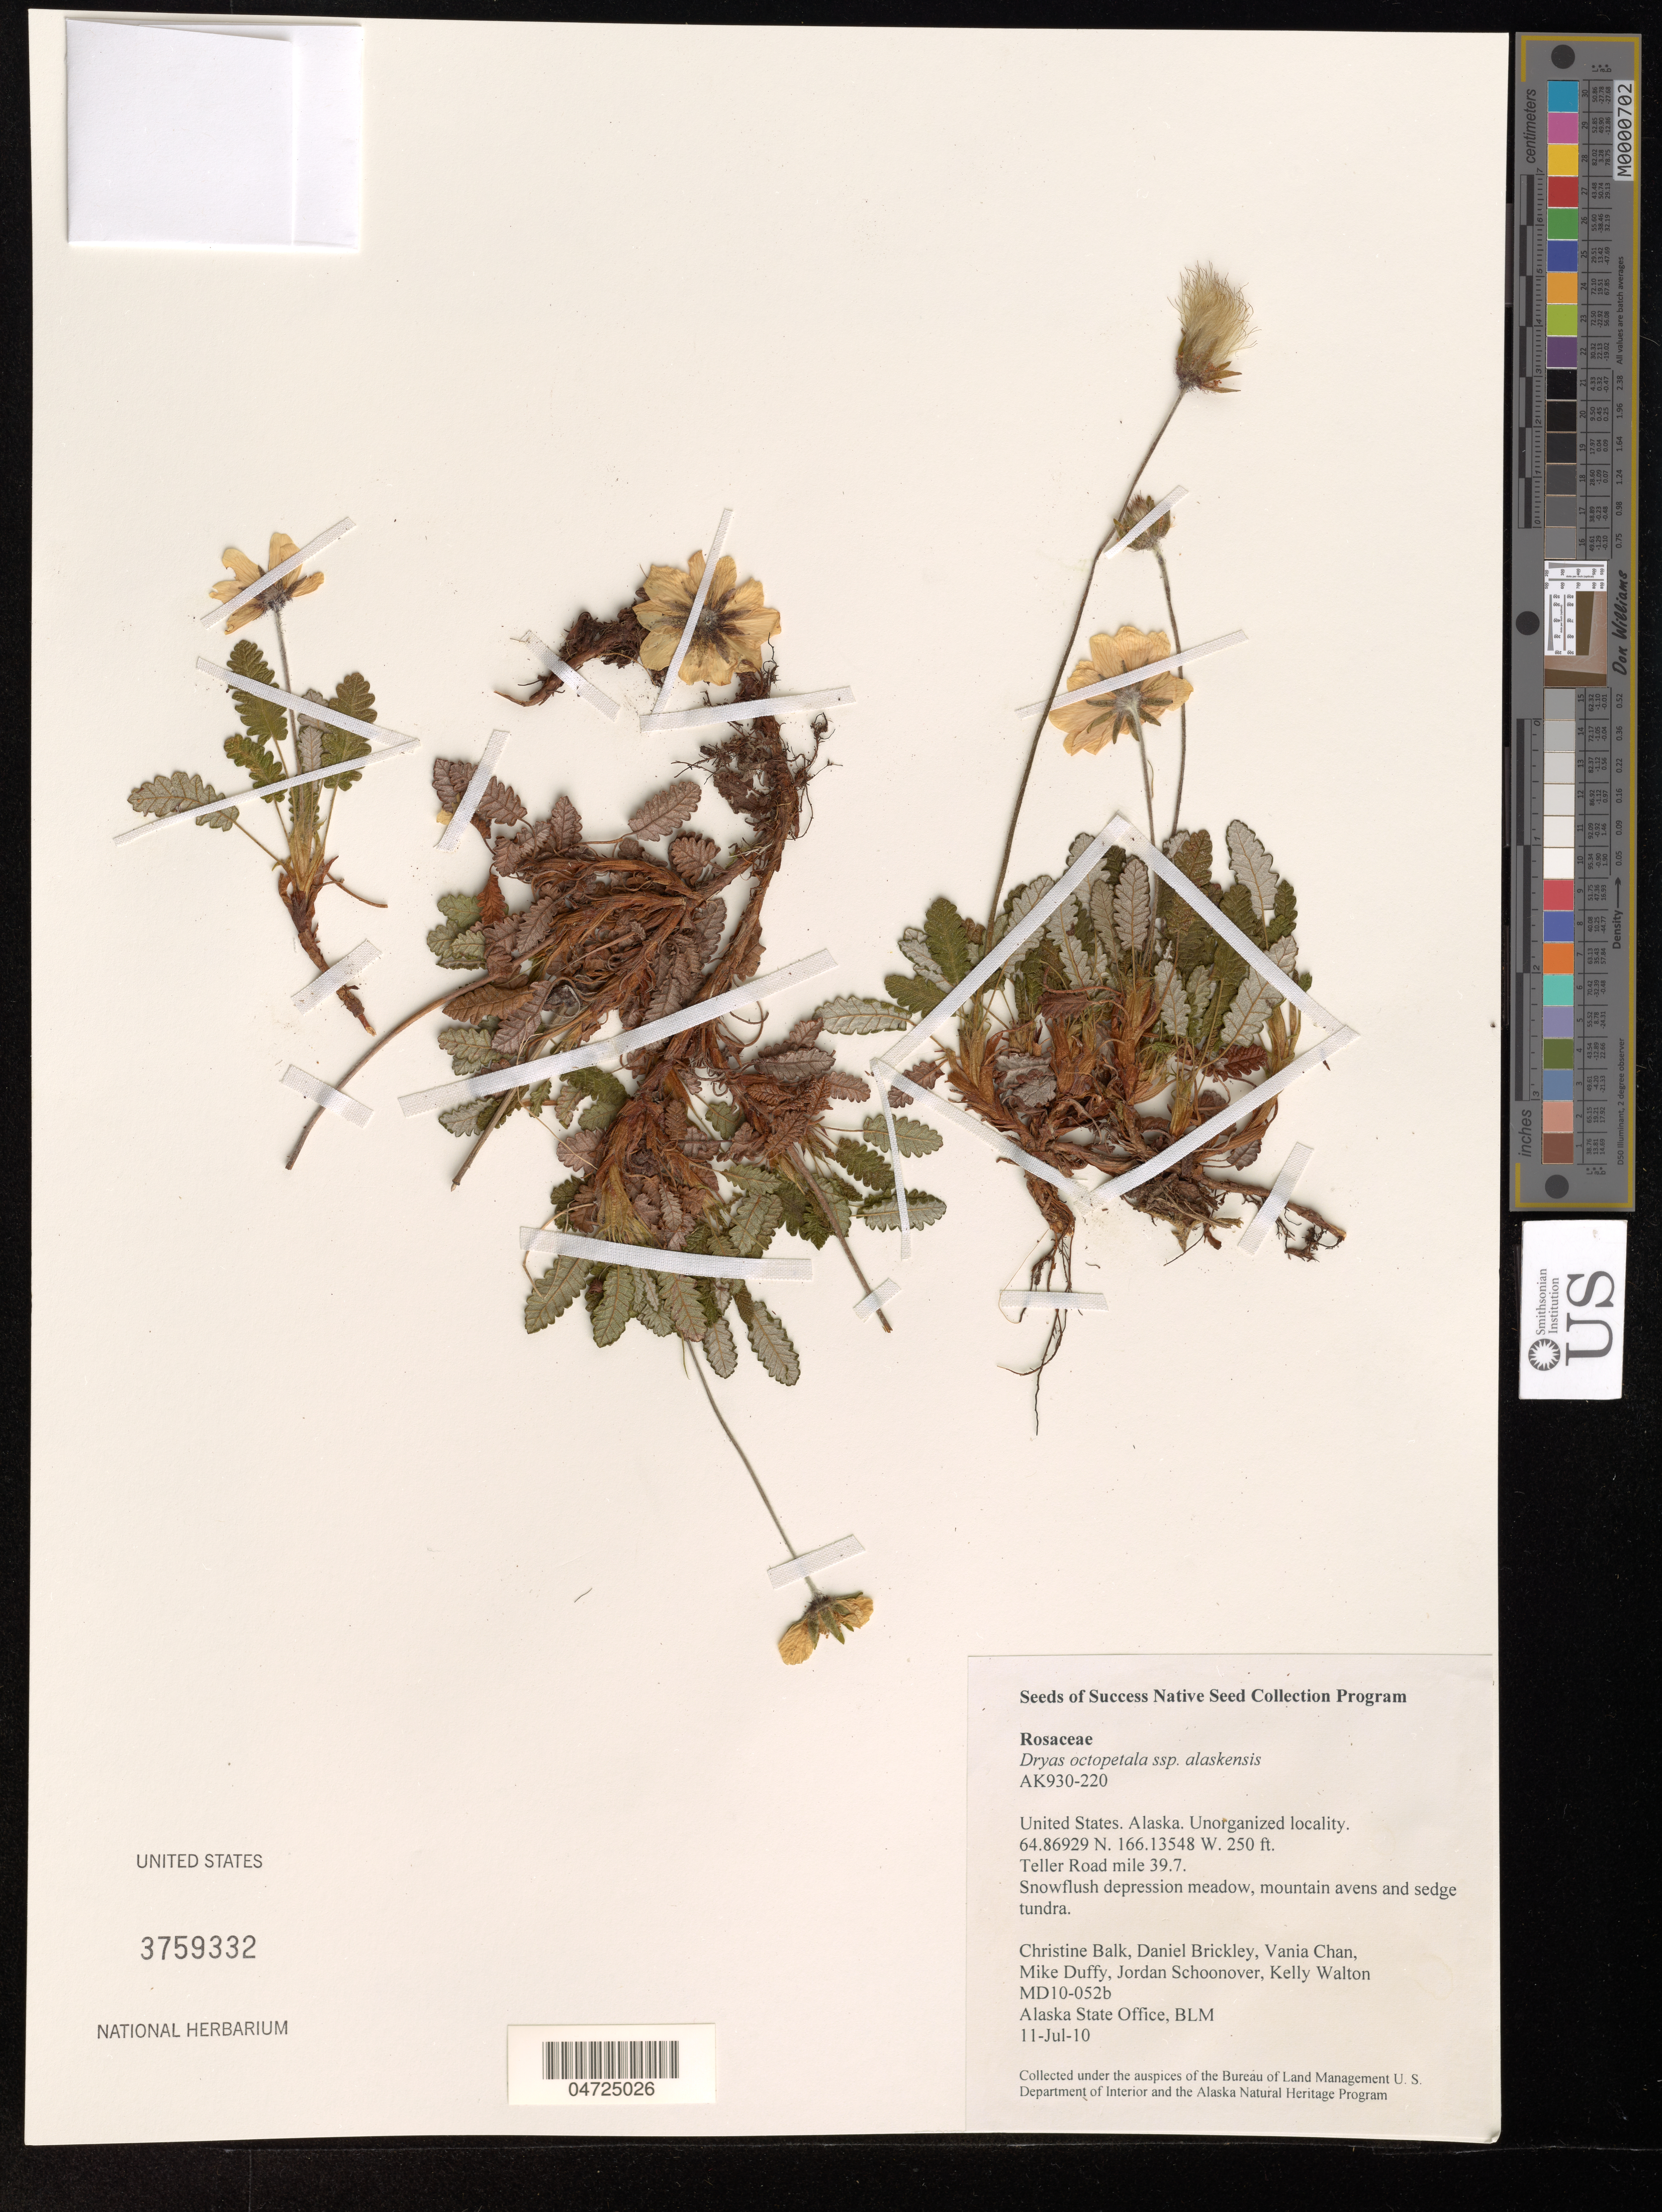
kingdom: Plantae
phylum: Tracheophyta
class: Magnoliopsida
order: Rosales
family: Rosaceae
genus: Dryas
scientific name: Dryas octopetala subsp. alaskensis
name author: (A.E. Porsild) Hultén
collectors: C. Balk, D. Brickley, V. Chan, M. Duffy & et al.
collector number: AK930-220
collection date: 2010-07-11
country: United States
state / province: Alaska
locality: Teller Road mile 39.7.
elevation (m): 76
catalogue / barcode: US 3759332